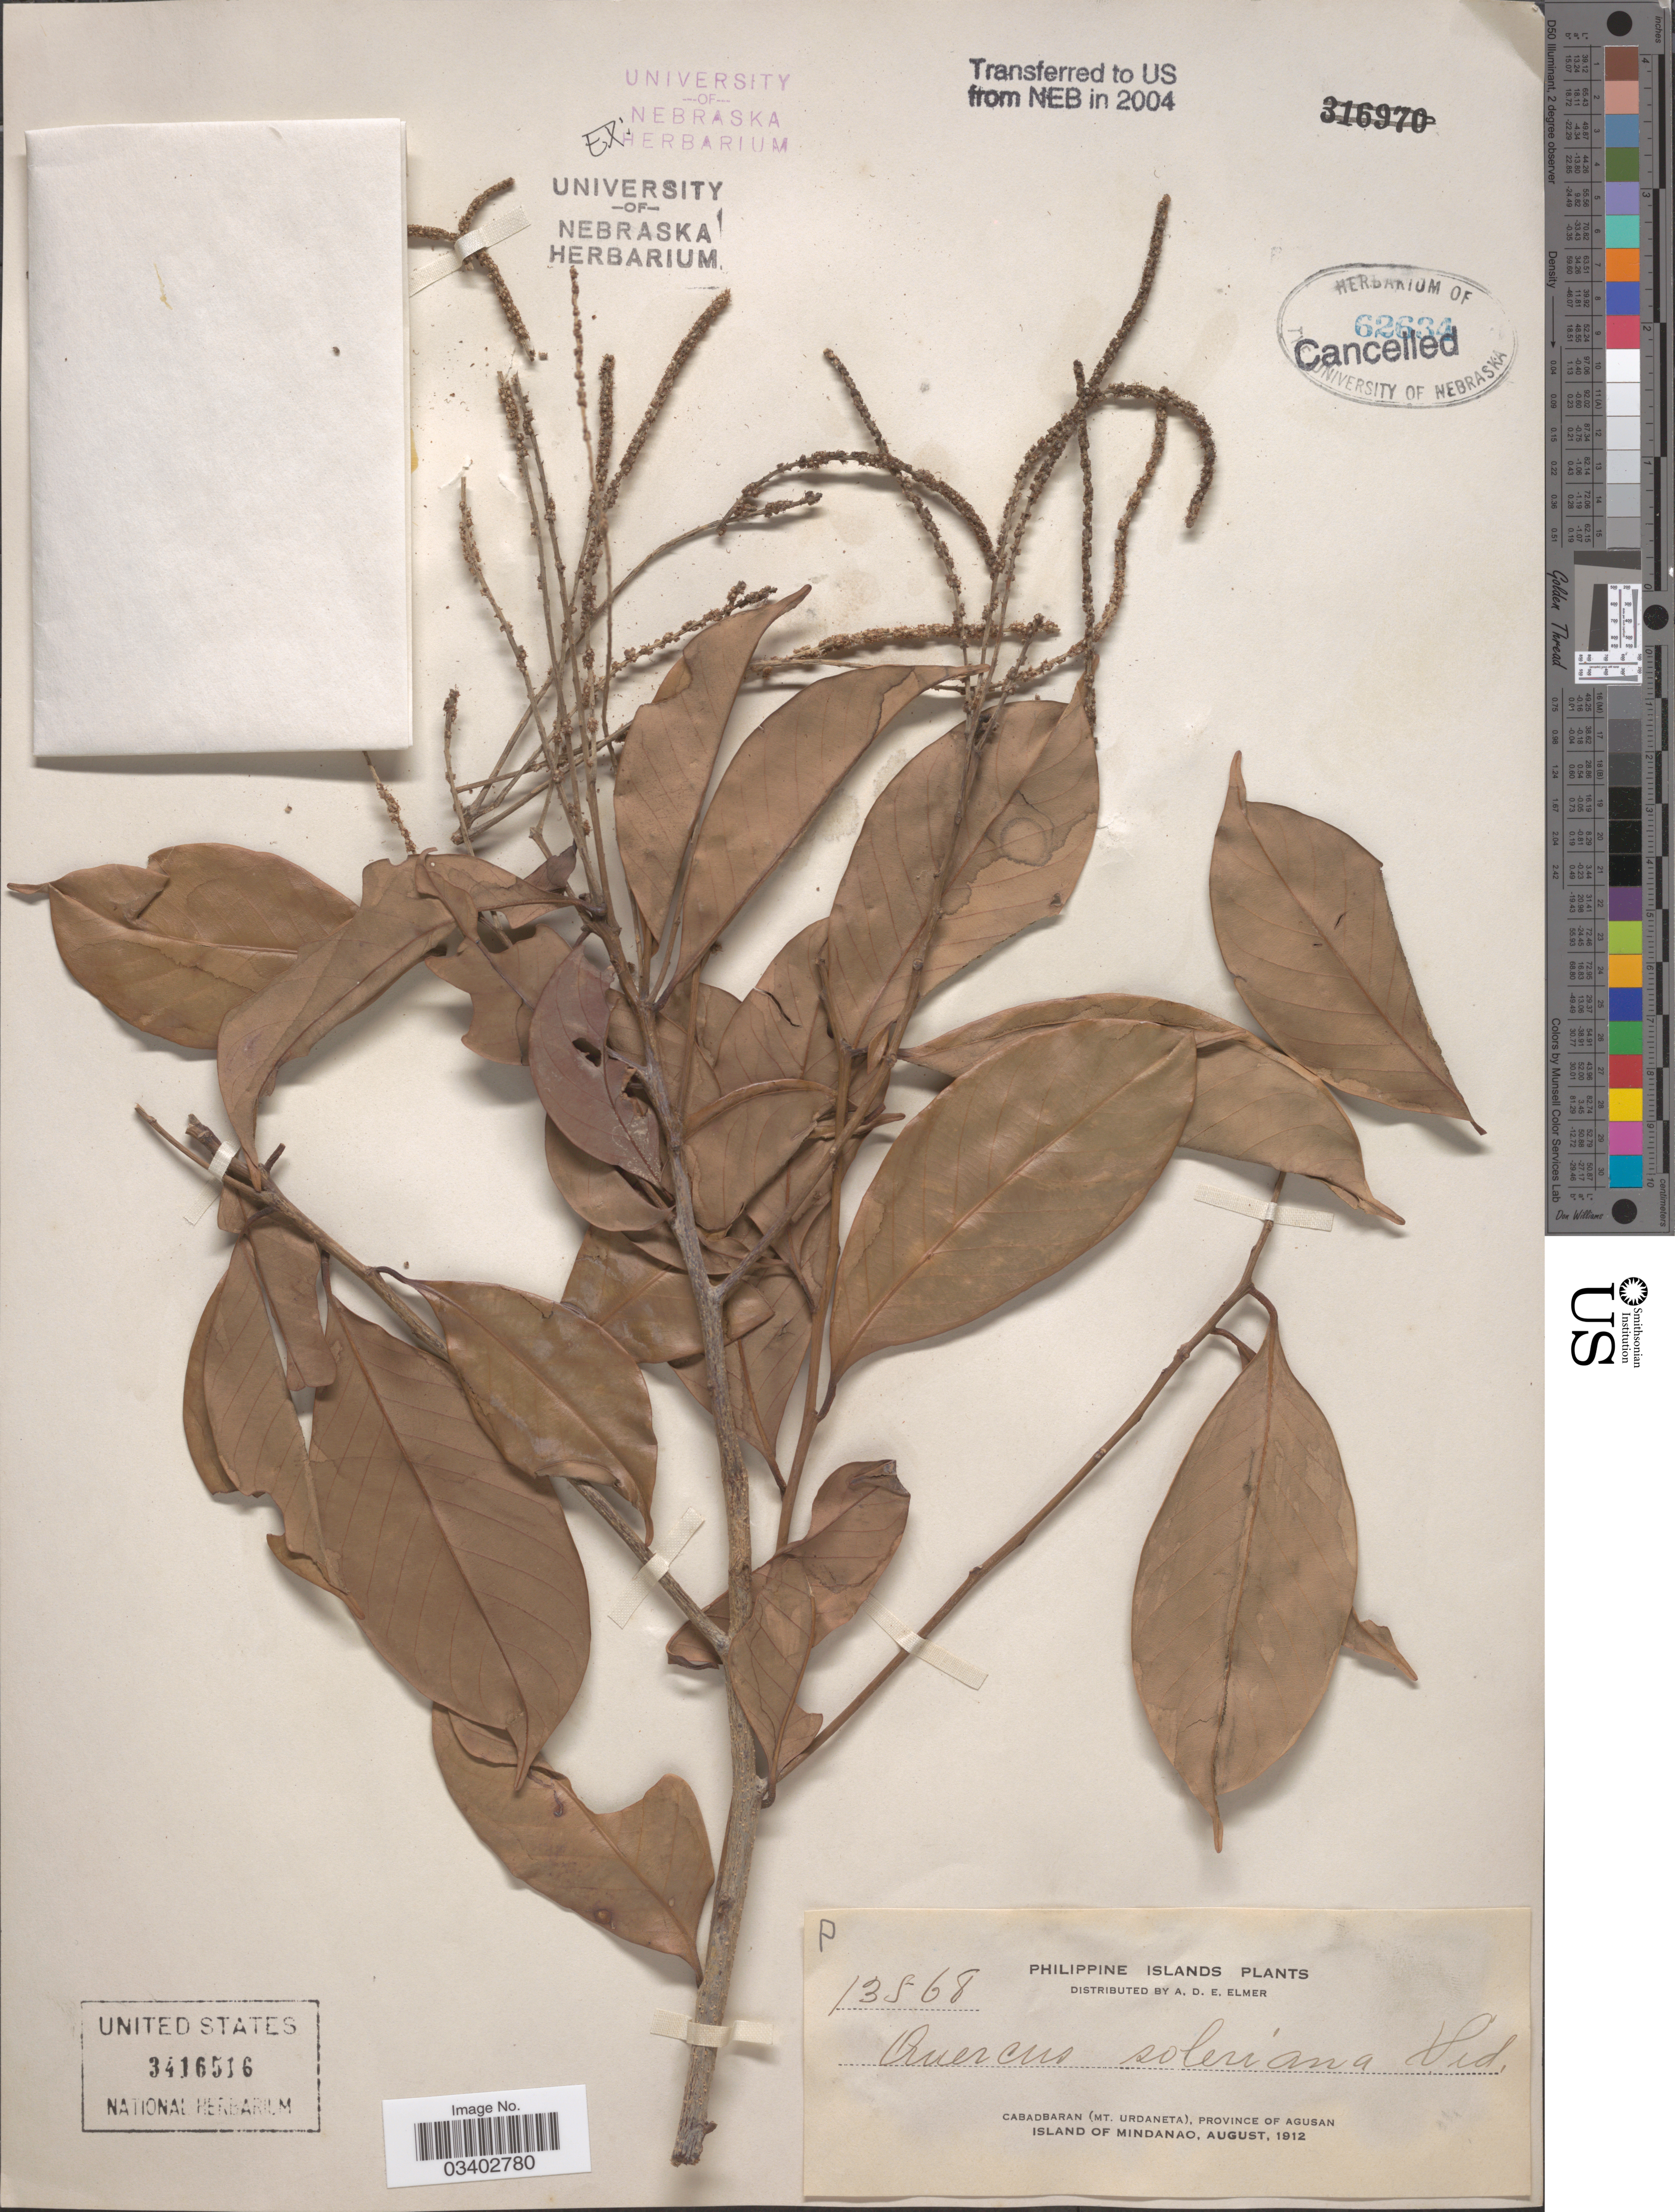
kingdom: Plantae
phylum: Tracheophyta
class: Magnoliopsida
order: Fagales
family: Fagaceae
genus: Lithocarpus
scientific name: Lithocarpus solerianus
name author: (Vidal) Rehder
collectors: A. D. E. Elmer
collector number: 13568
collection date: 1912-08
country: Philippines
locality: Cabadbaran (Mt. Urdaneta), Province of Agusan. Island of Mindanao.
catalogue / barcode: US 3416516